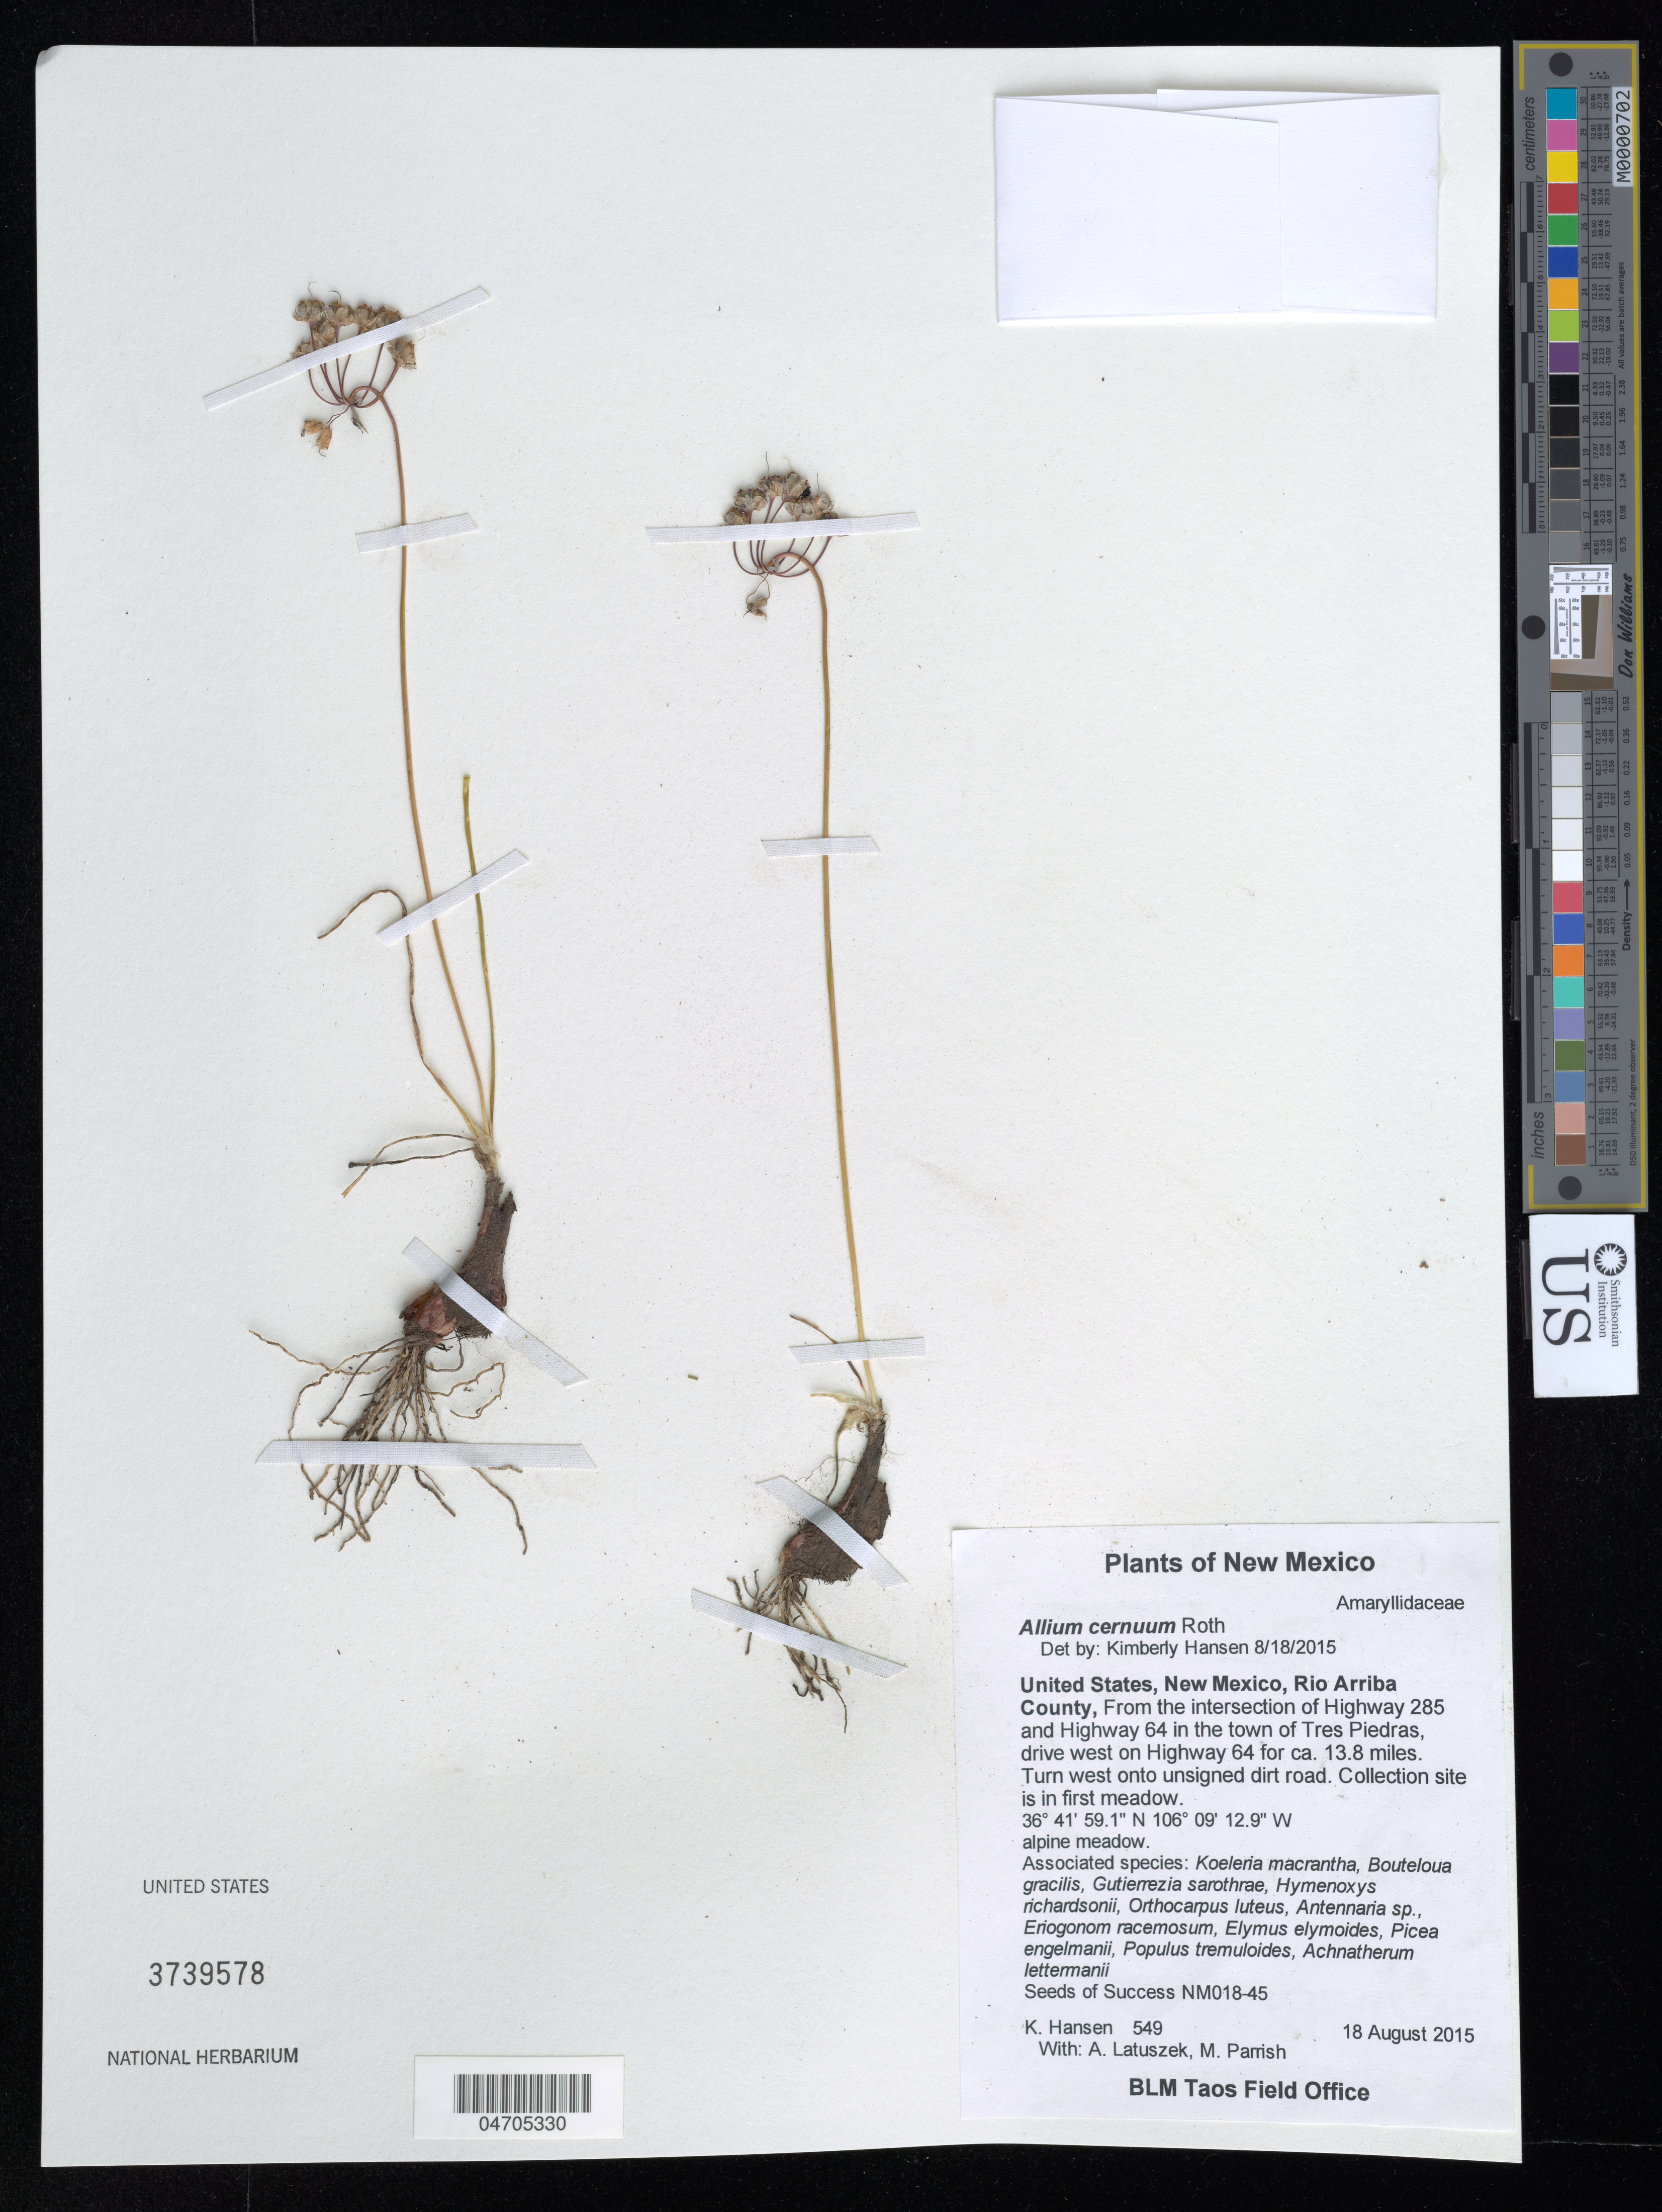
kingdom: Plantae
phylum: Tracheophyta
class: Liliopsida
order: Asparagales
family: Amaryllidaceae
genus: Allium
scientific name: Allium cernuum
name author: Roth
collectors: K. Hansen, A. Latuszek & M. Parrish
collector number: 549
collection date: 2015-08-18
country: United States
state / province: New Mexico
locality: Rio Arriba County, From the intersection of Highway 285 and Highway 64 in the town of Tres Piedras, drive west on Highway 64 for ca. 13.8 miles. Turn west onto unsigned dirt road. Collection site is in first meadow.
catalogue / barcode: US 3739578